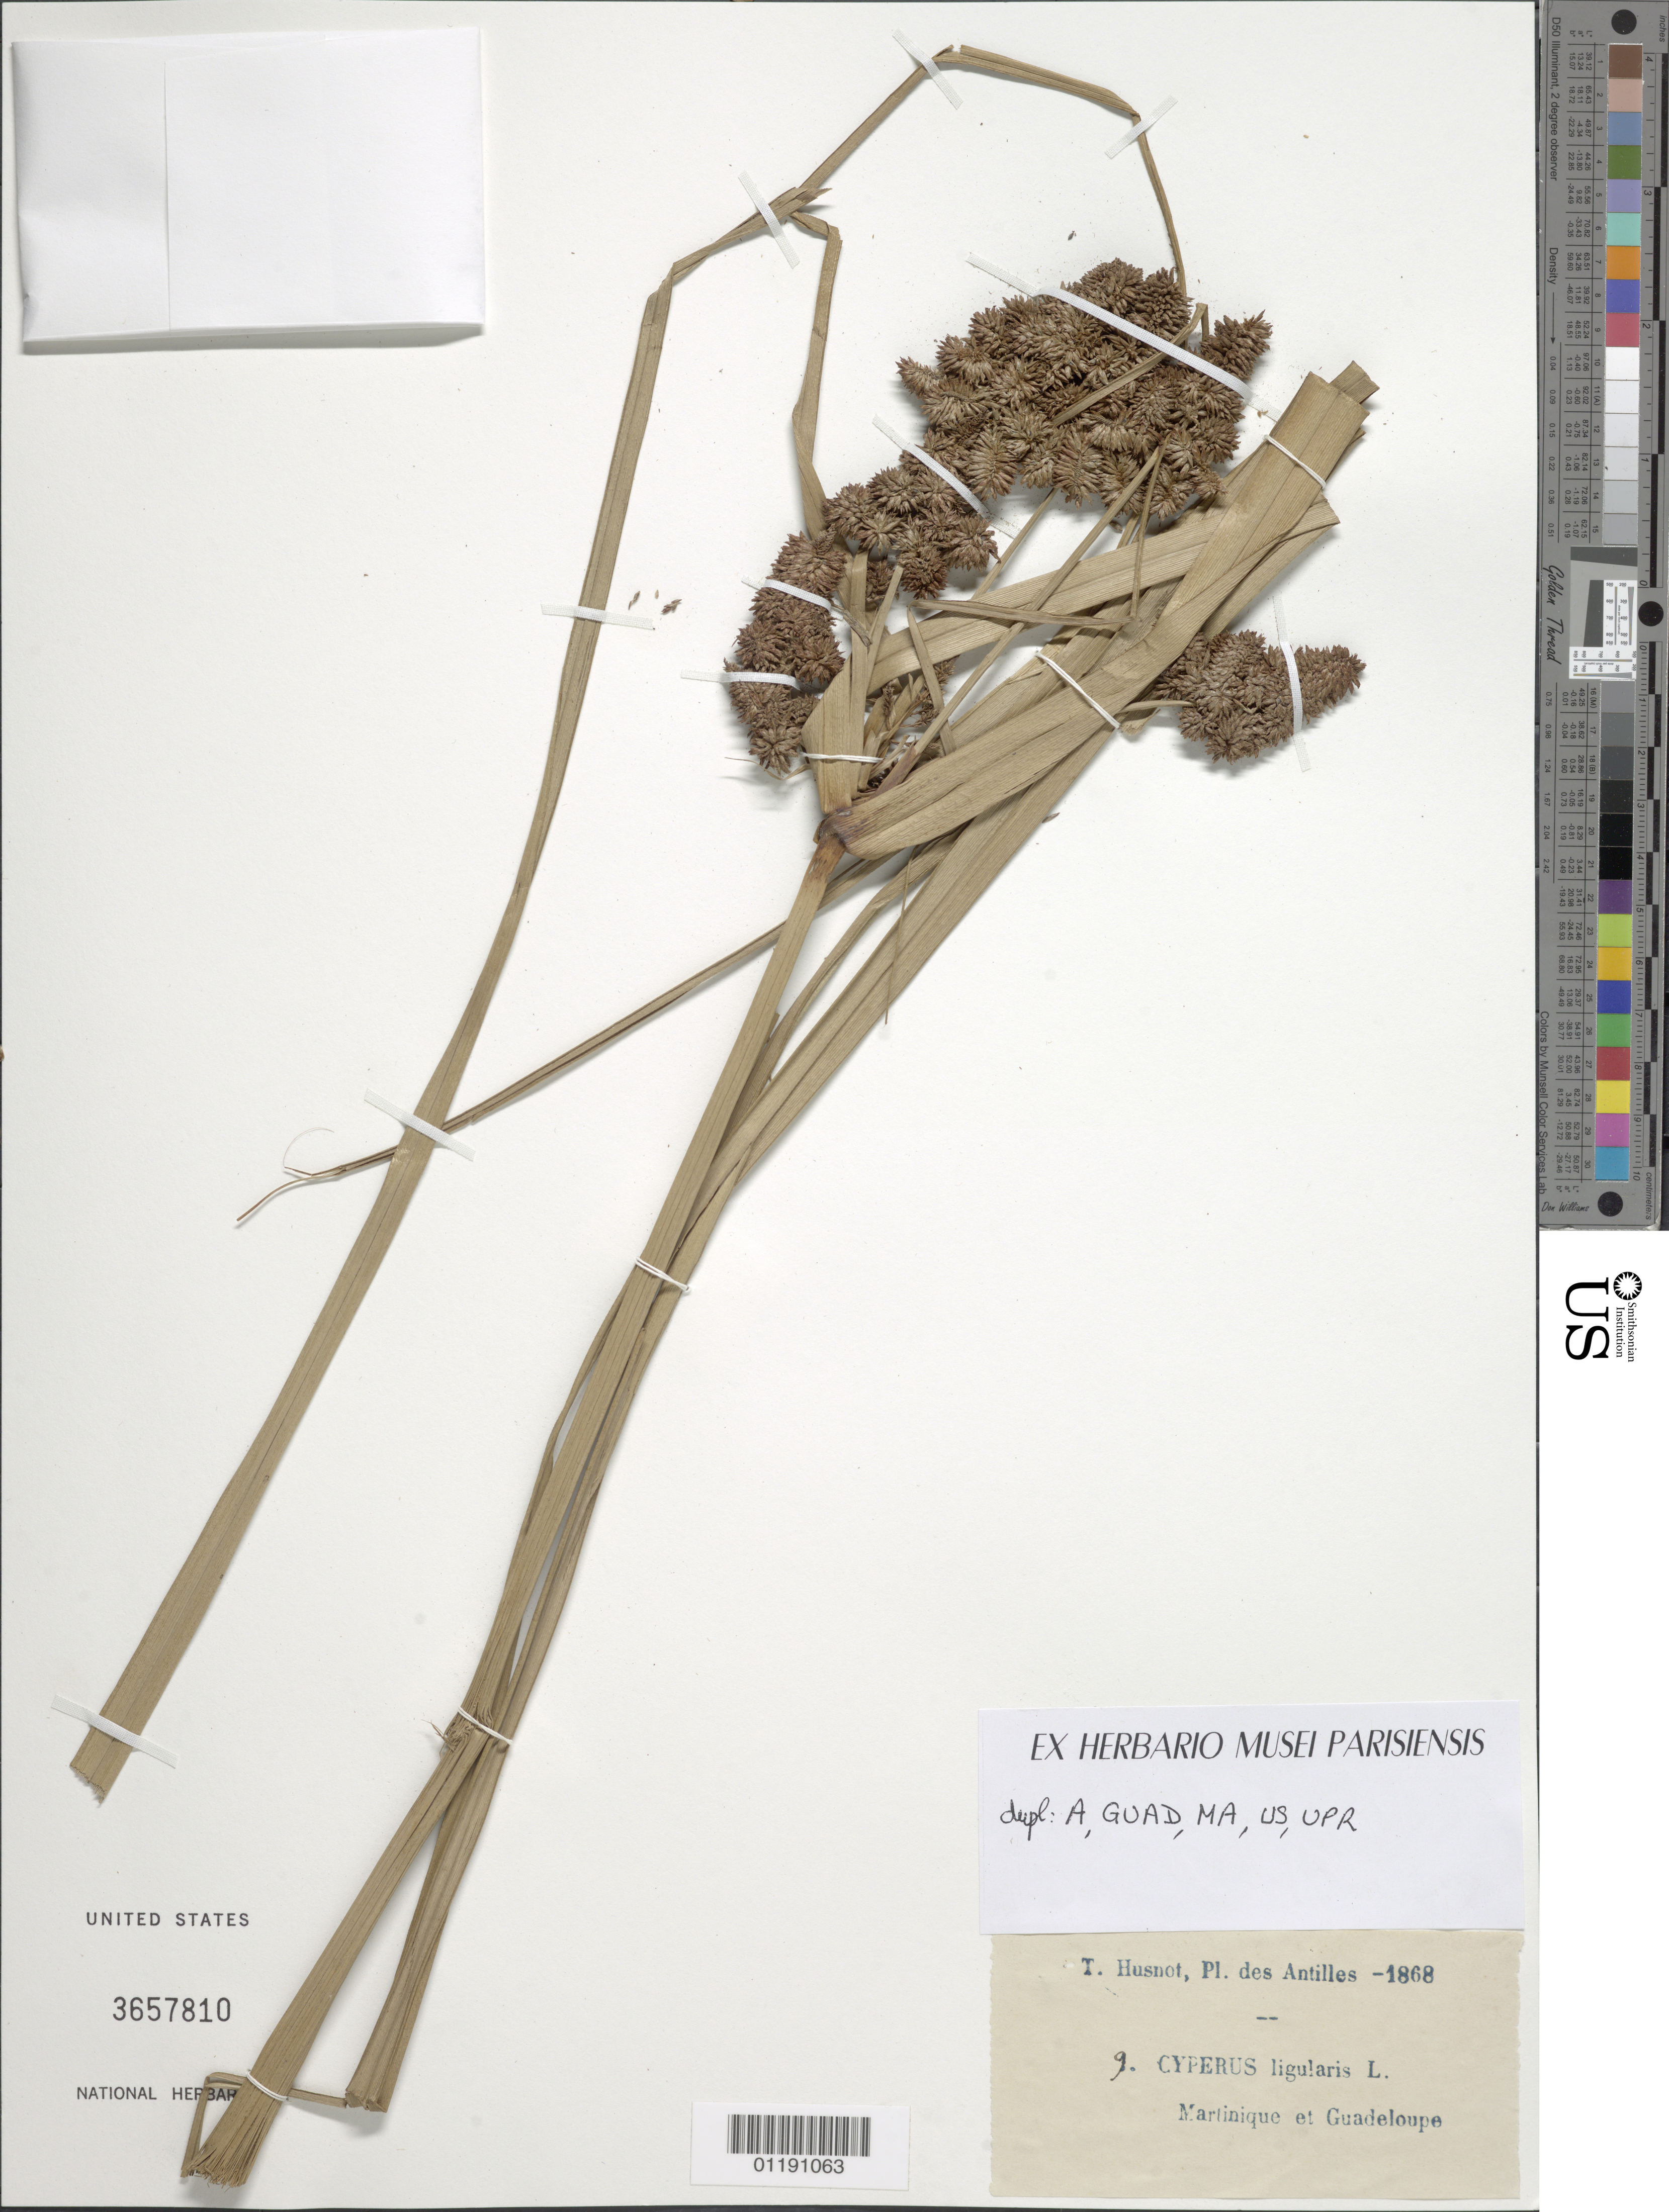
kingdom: Plantae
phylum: Tracheophyta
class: Liliopsida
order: Poales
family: Cyperaceae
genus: Cyperus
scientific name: Cyperus ligularis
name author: L.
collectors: P. T. Husnot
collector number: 9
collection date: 1868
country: Guadeloupe / Martinique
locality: Martinique et Guadeloupe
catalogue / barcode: US 3657810